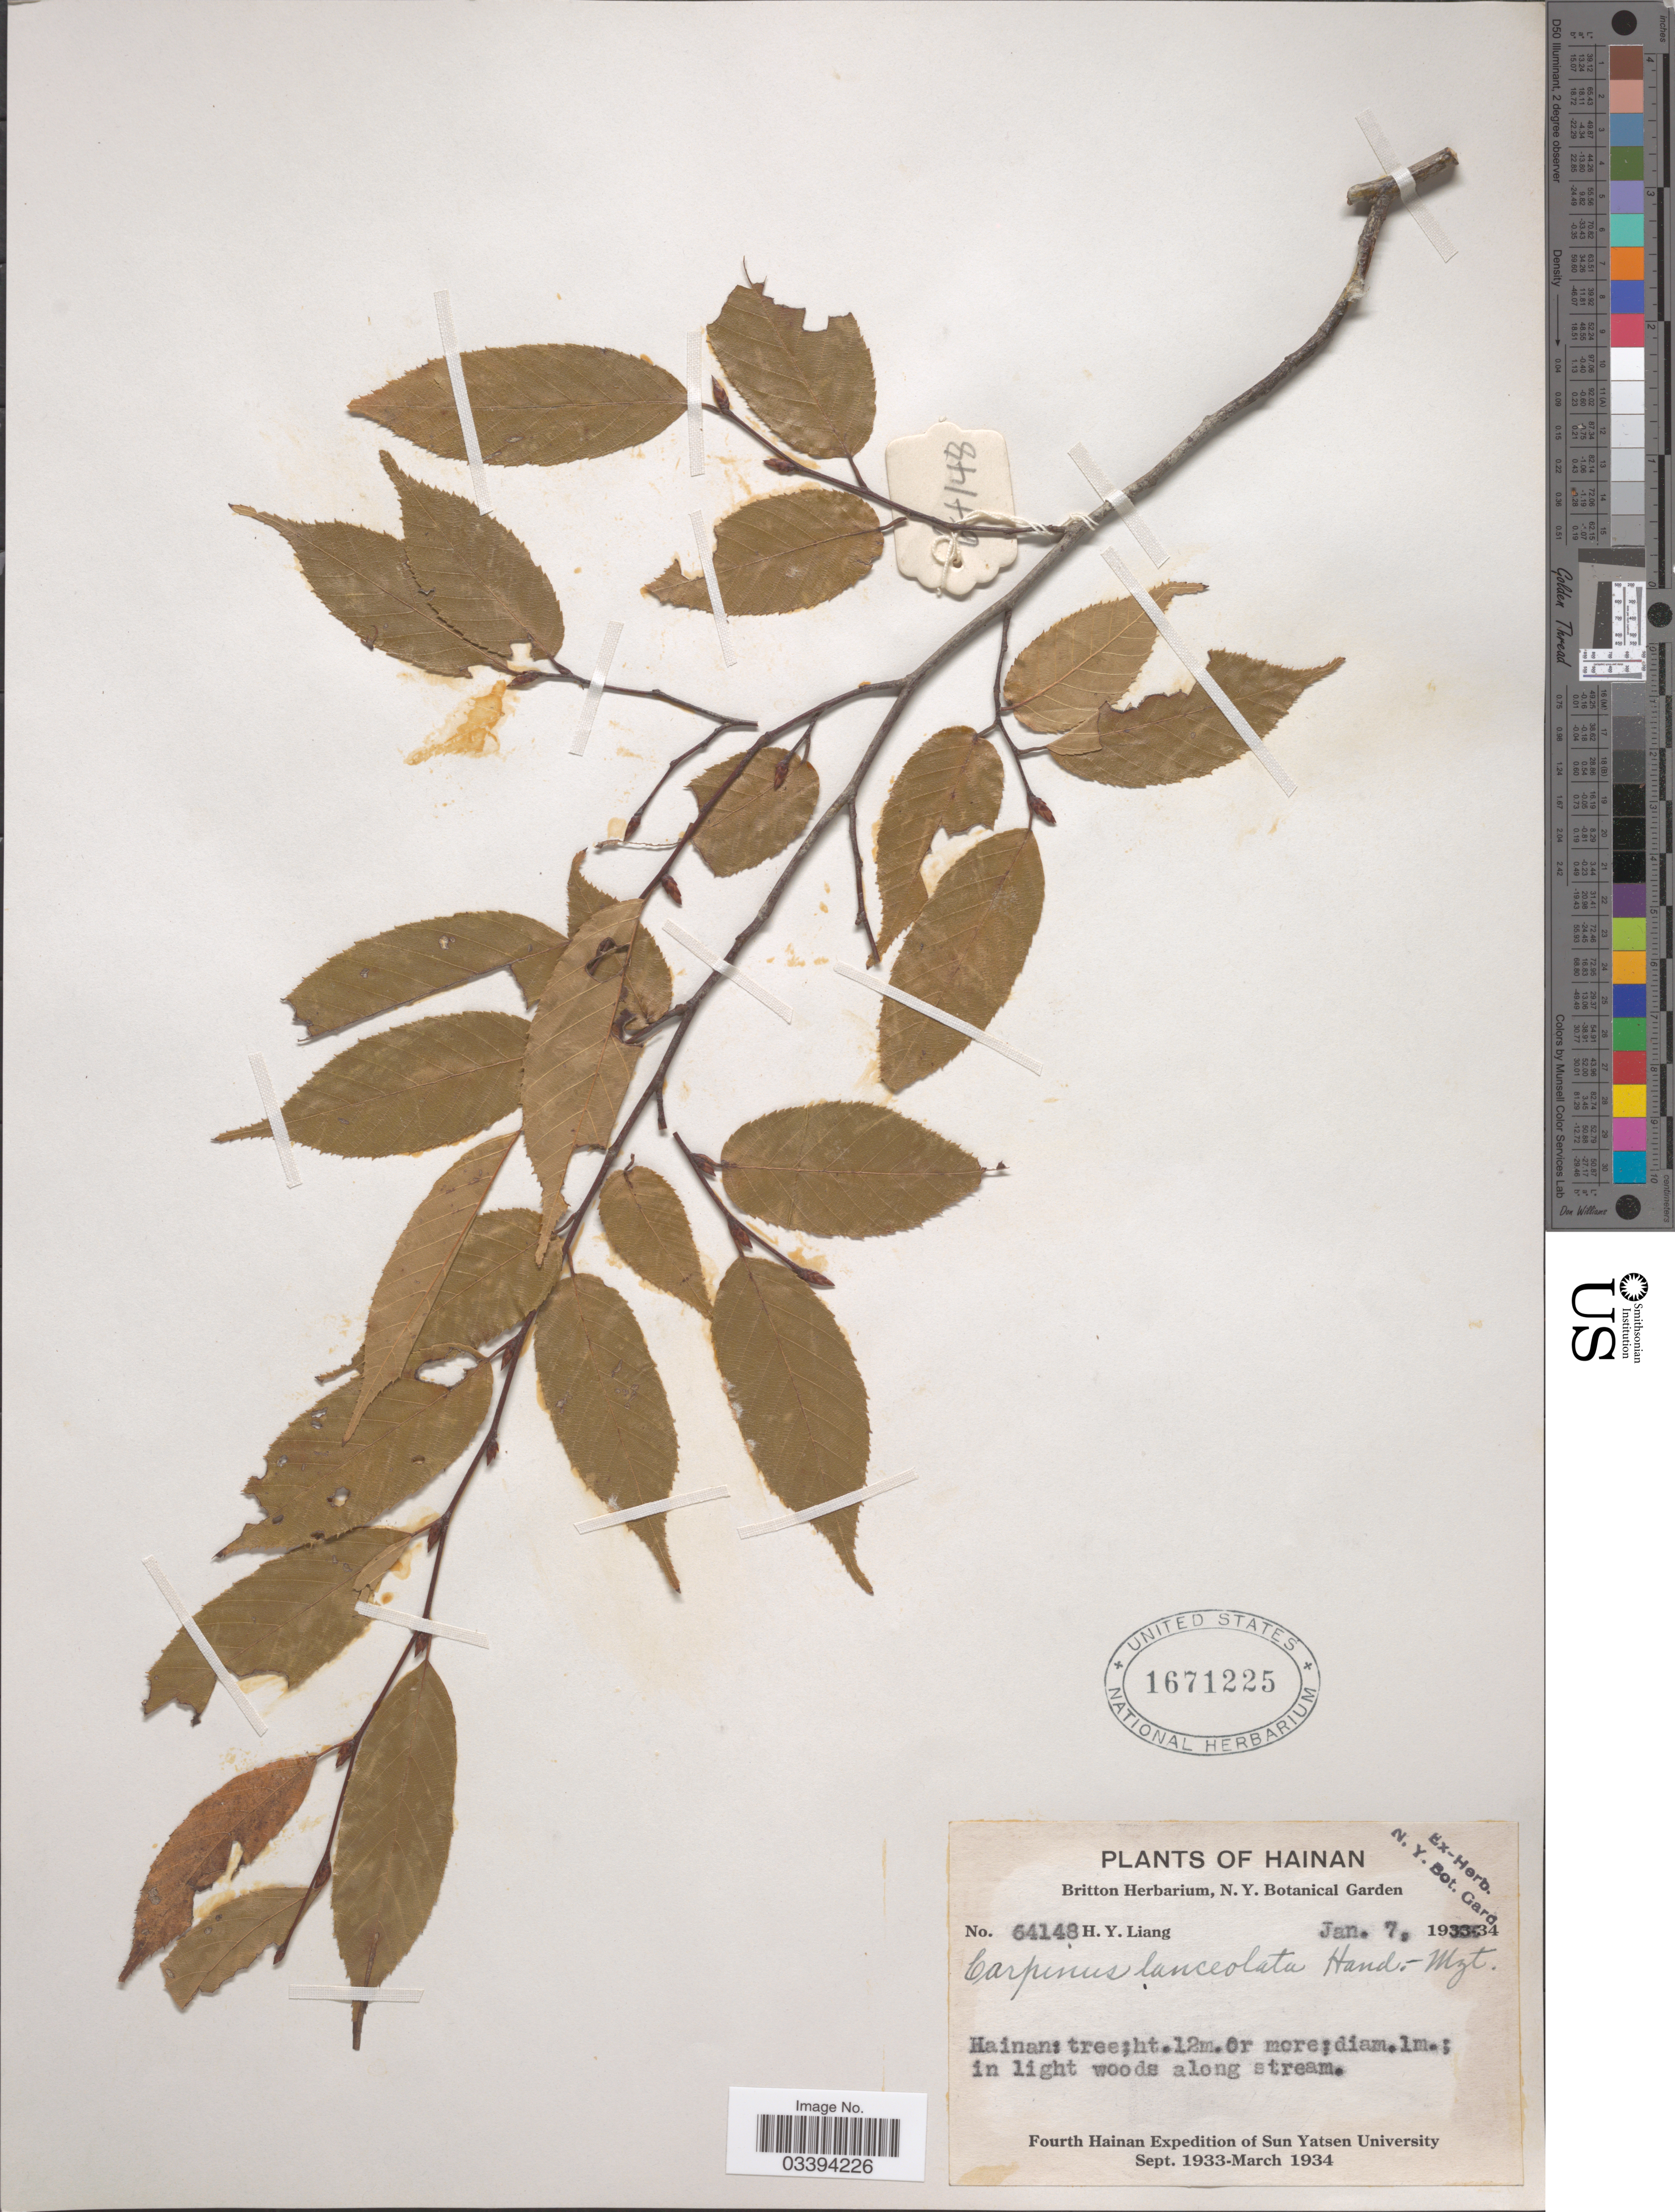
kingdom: Plantae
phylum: Tracheophyta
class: Magnoliopsida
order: Fagales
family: Betulaceae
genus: Carpinus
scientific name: Carpinus londoniana var. lanceolata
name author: P.C. Li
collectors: H. Y. Liang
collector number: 64148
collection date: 1934-01-07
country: China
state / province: Hainan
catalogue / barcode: US 1671225